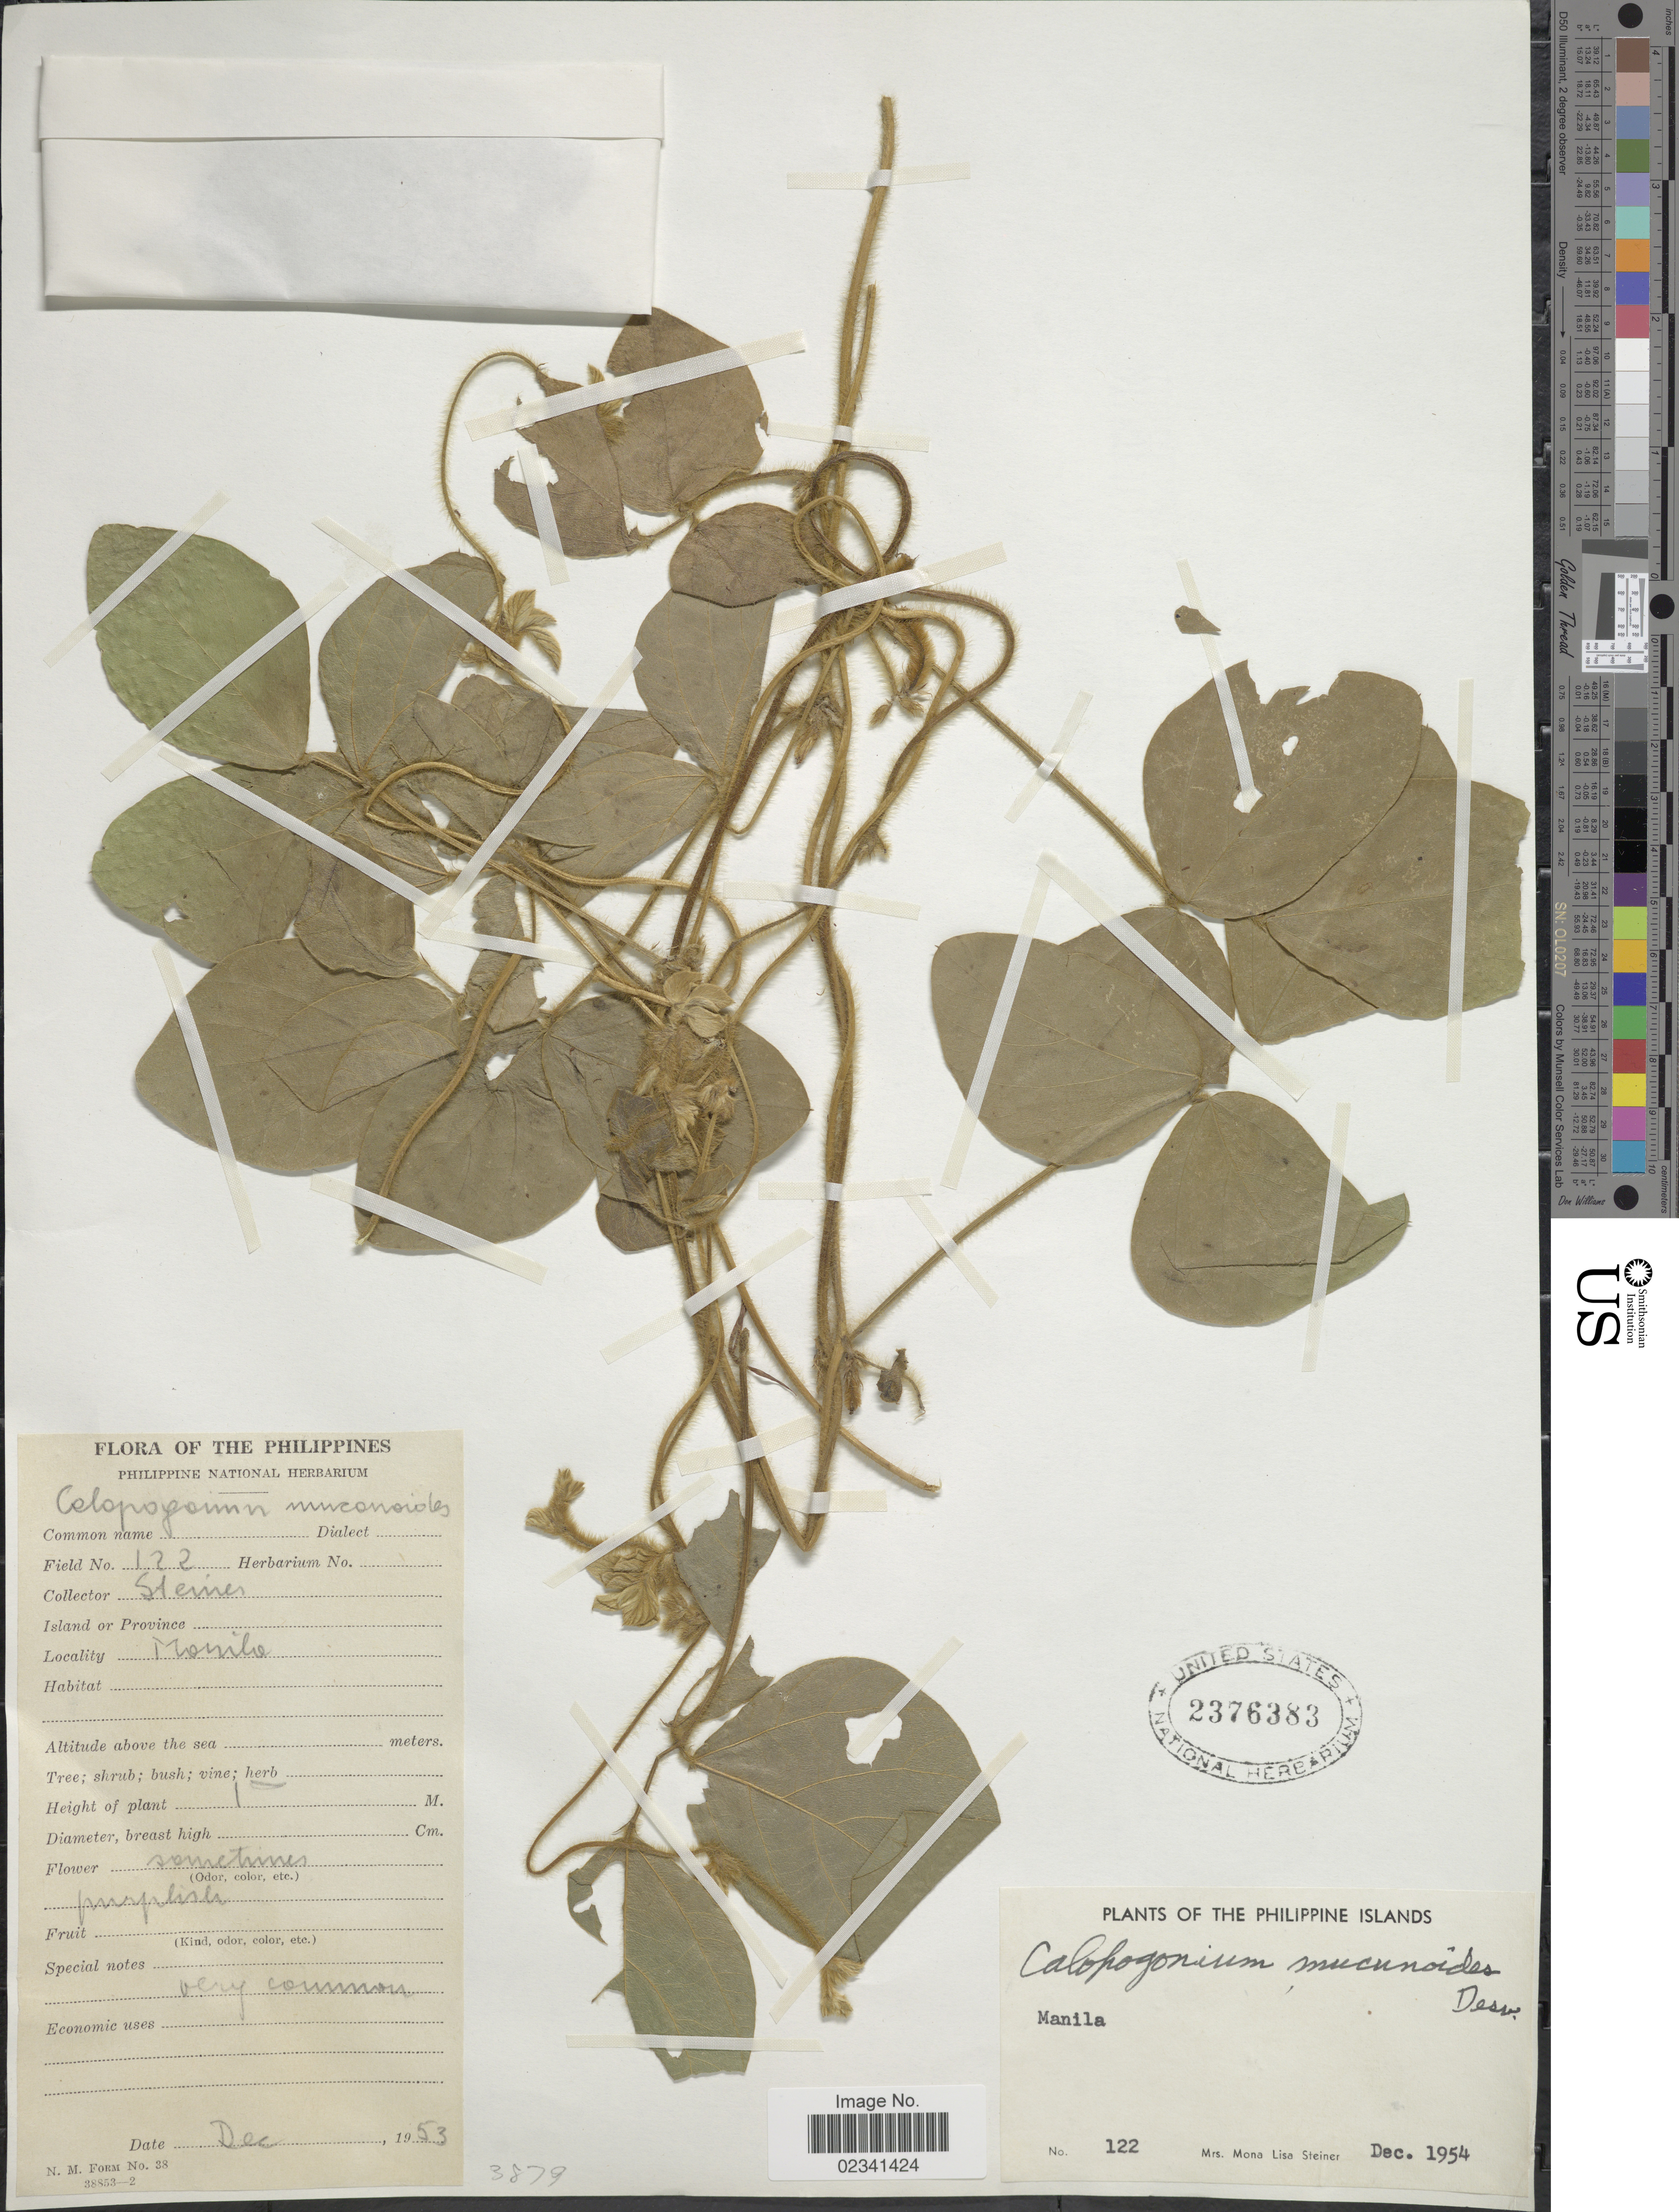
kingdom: Plantae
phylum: Tracheophyta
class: Magnoliopsida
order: Fabales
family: Fabaceae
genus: Calopogonium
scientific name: Calopogonium mucunoides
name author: Desv.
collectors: M. Steiner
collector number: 122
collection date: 1953-12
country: Philippines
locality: The Philippine Islands, Manila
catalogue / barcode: US 2376383